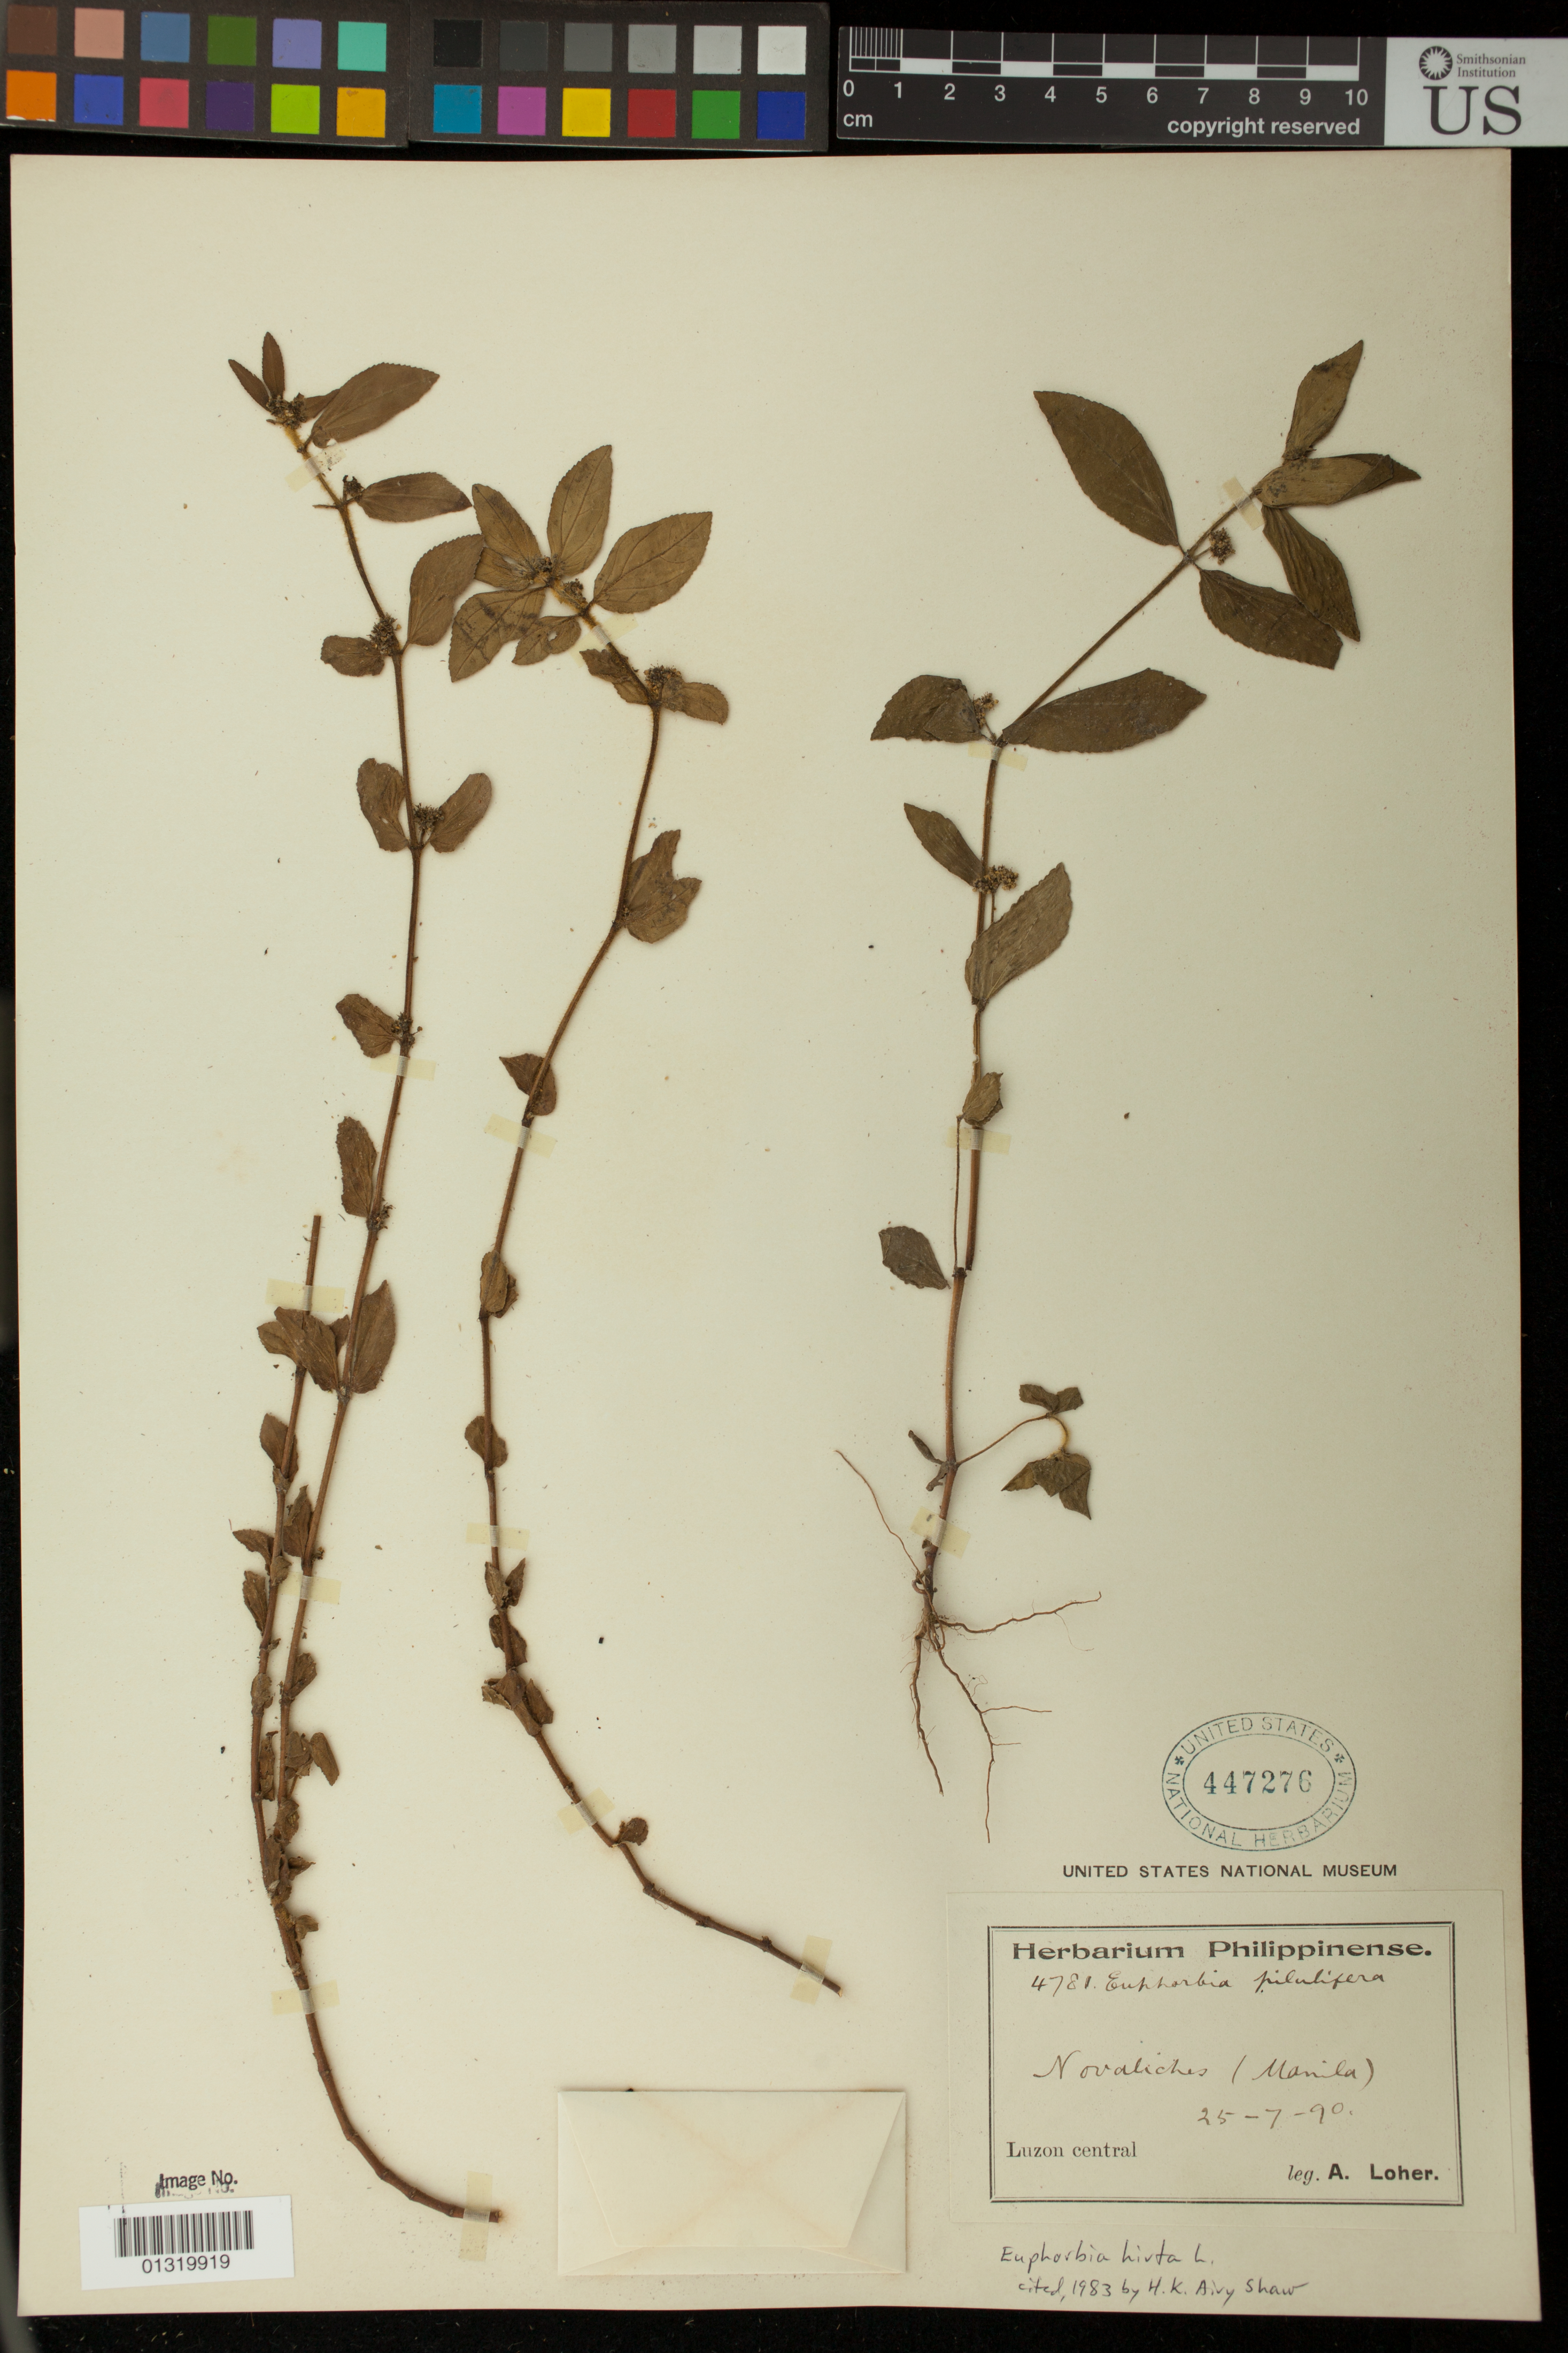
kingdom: Plantae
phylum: Tracheophyta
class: Magnoliopsida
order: Malpighiales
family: Euphorbiaceae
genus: Euphorbia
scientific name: Euphorbia hirta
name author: L.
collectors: A. Loher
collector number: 4781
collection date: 1890-07-25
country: Philippines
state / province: National Capital Region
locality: Novaliches (Manila)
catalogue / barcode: US 447276